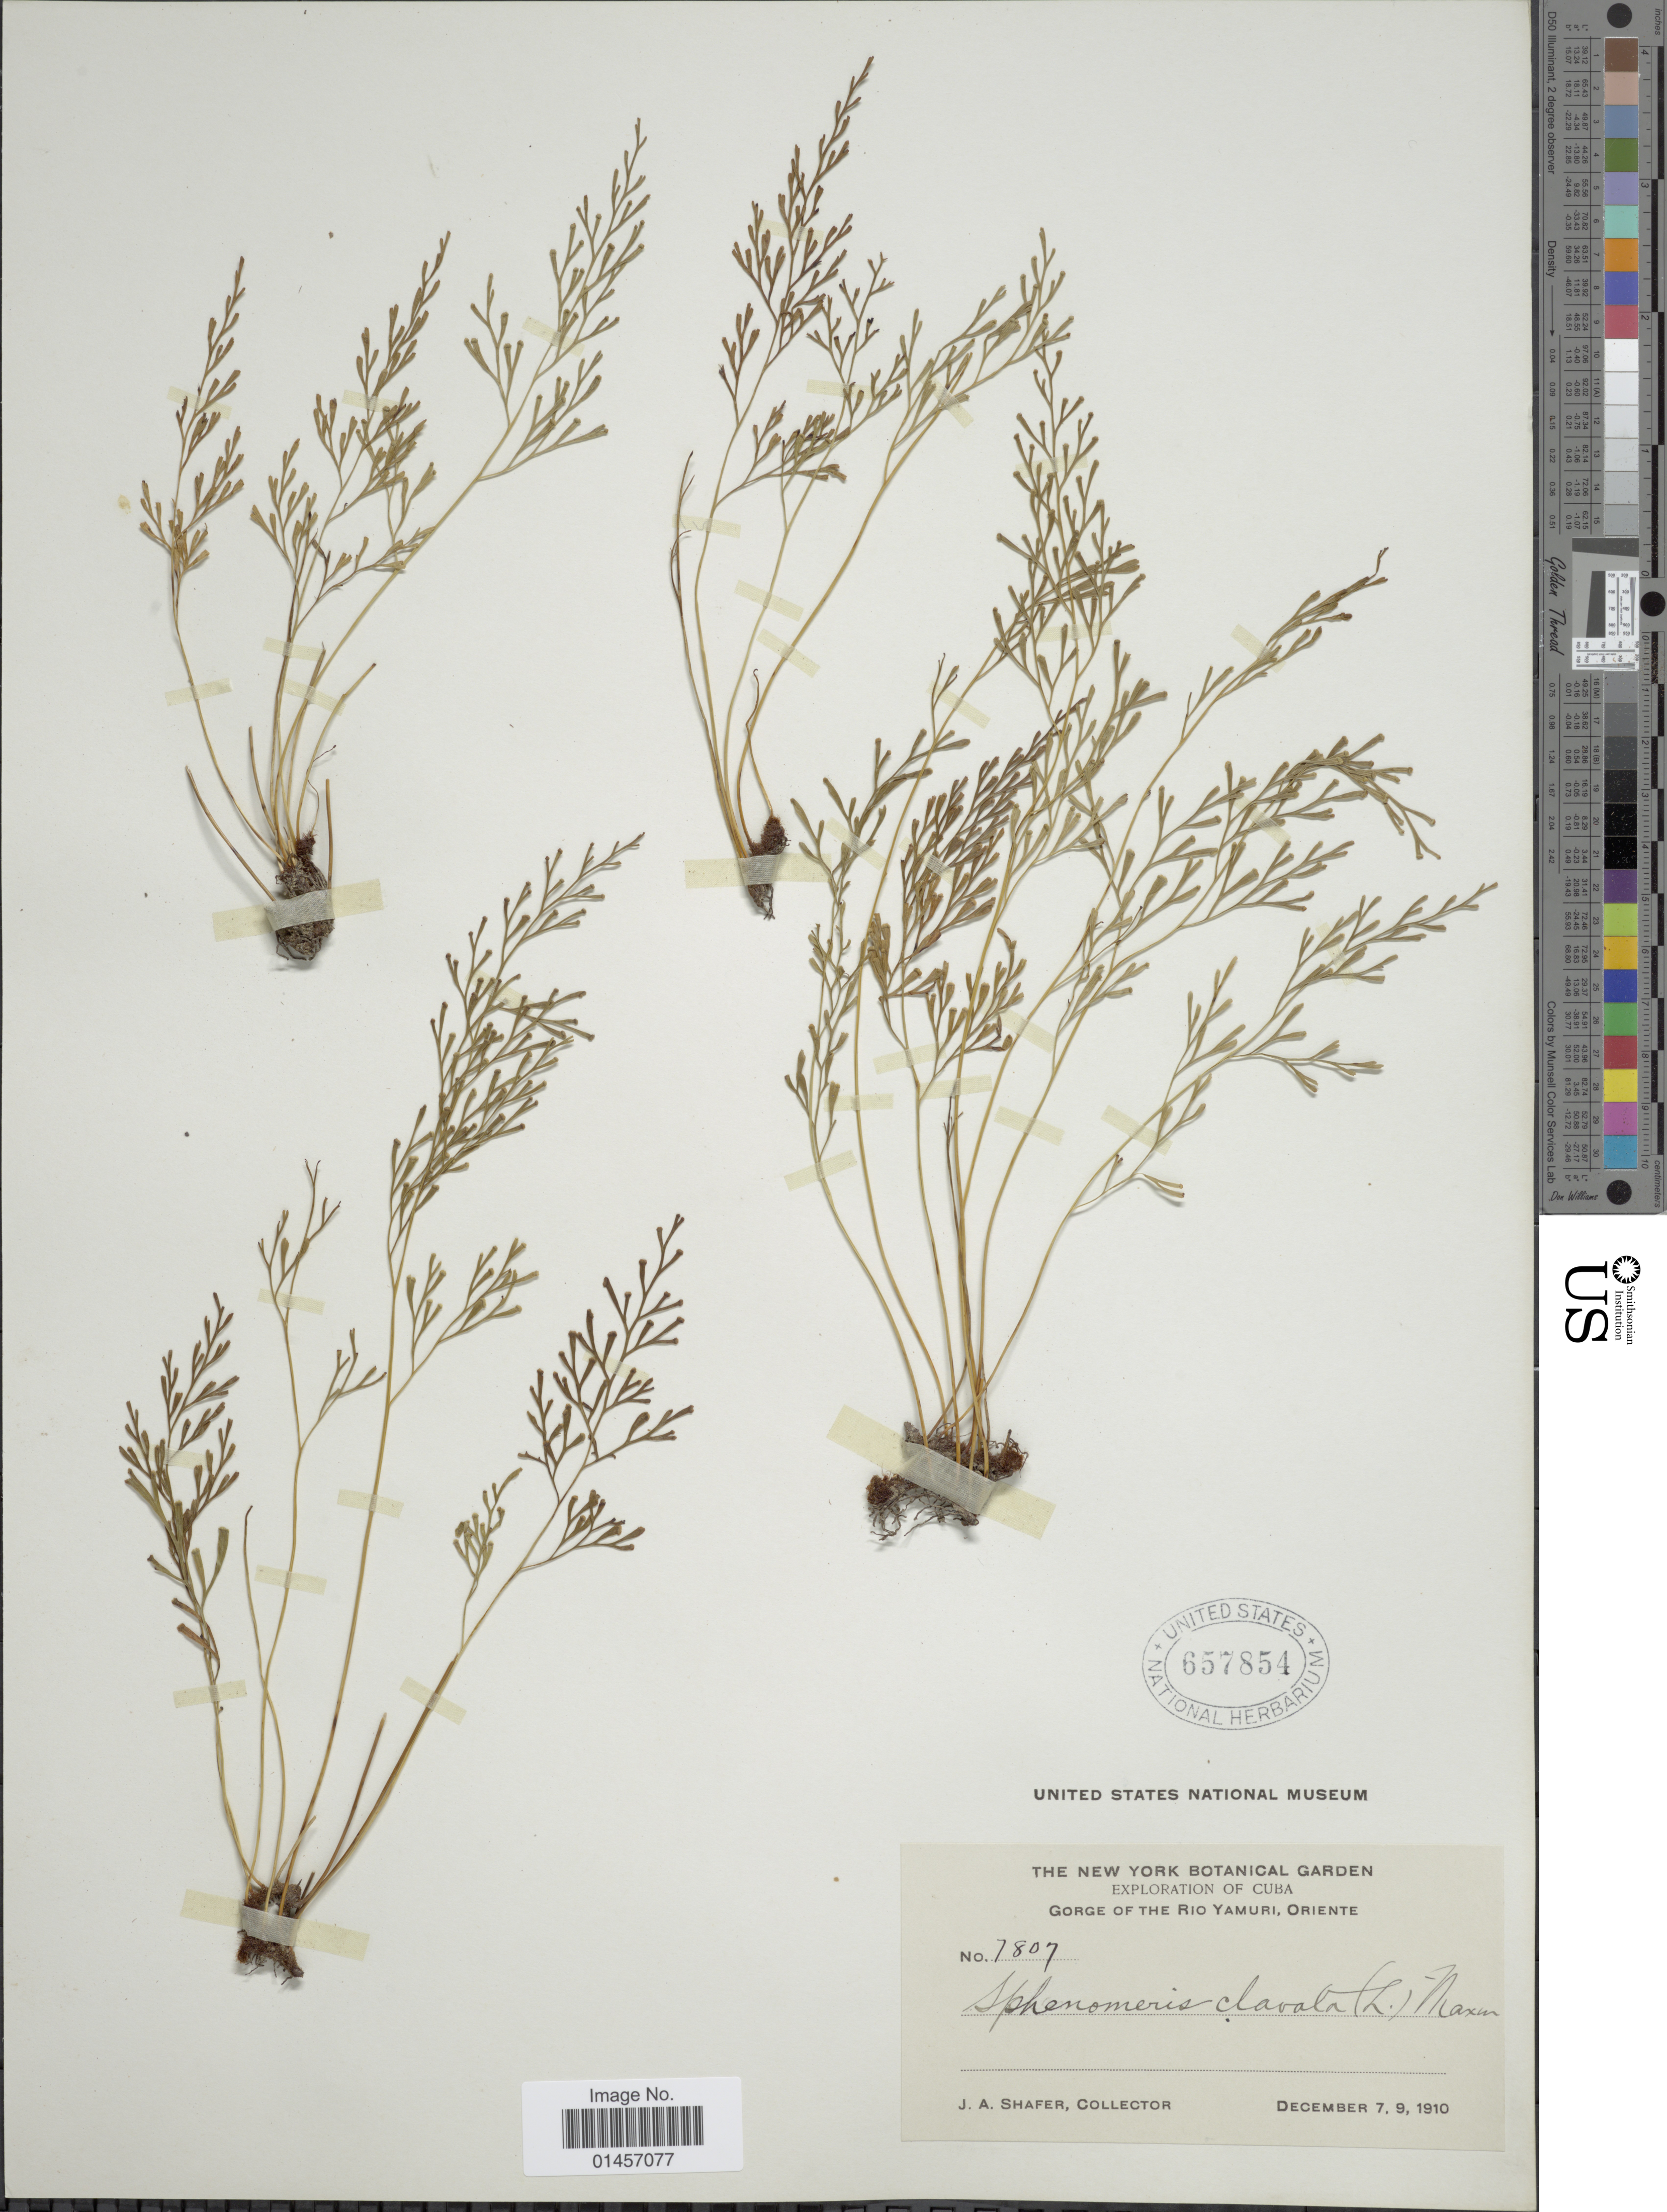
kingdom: Plantae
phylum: Tracheophyta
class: Polypodiopsida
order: Polypodiales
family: Lindsaeaceae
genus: Sphenomeris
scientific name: Sphenomeris clavata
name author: (L.) Maxon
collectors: J. A. Shafer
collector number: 7808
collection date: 1910-12-07/1910-12-09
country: Cuba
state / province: Oriente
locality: Cuba, Gorge of the Rio Yamuri.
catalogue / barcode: US 657854